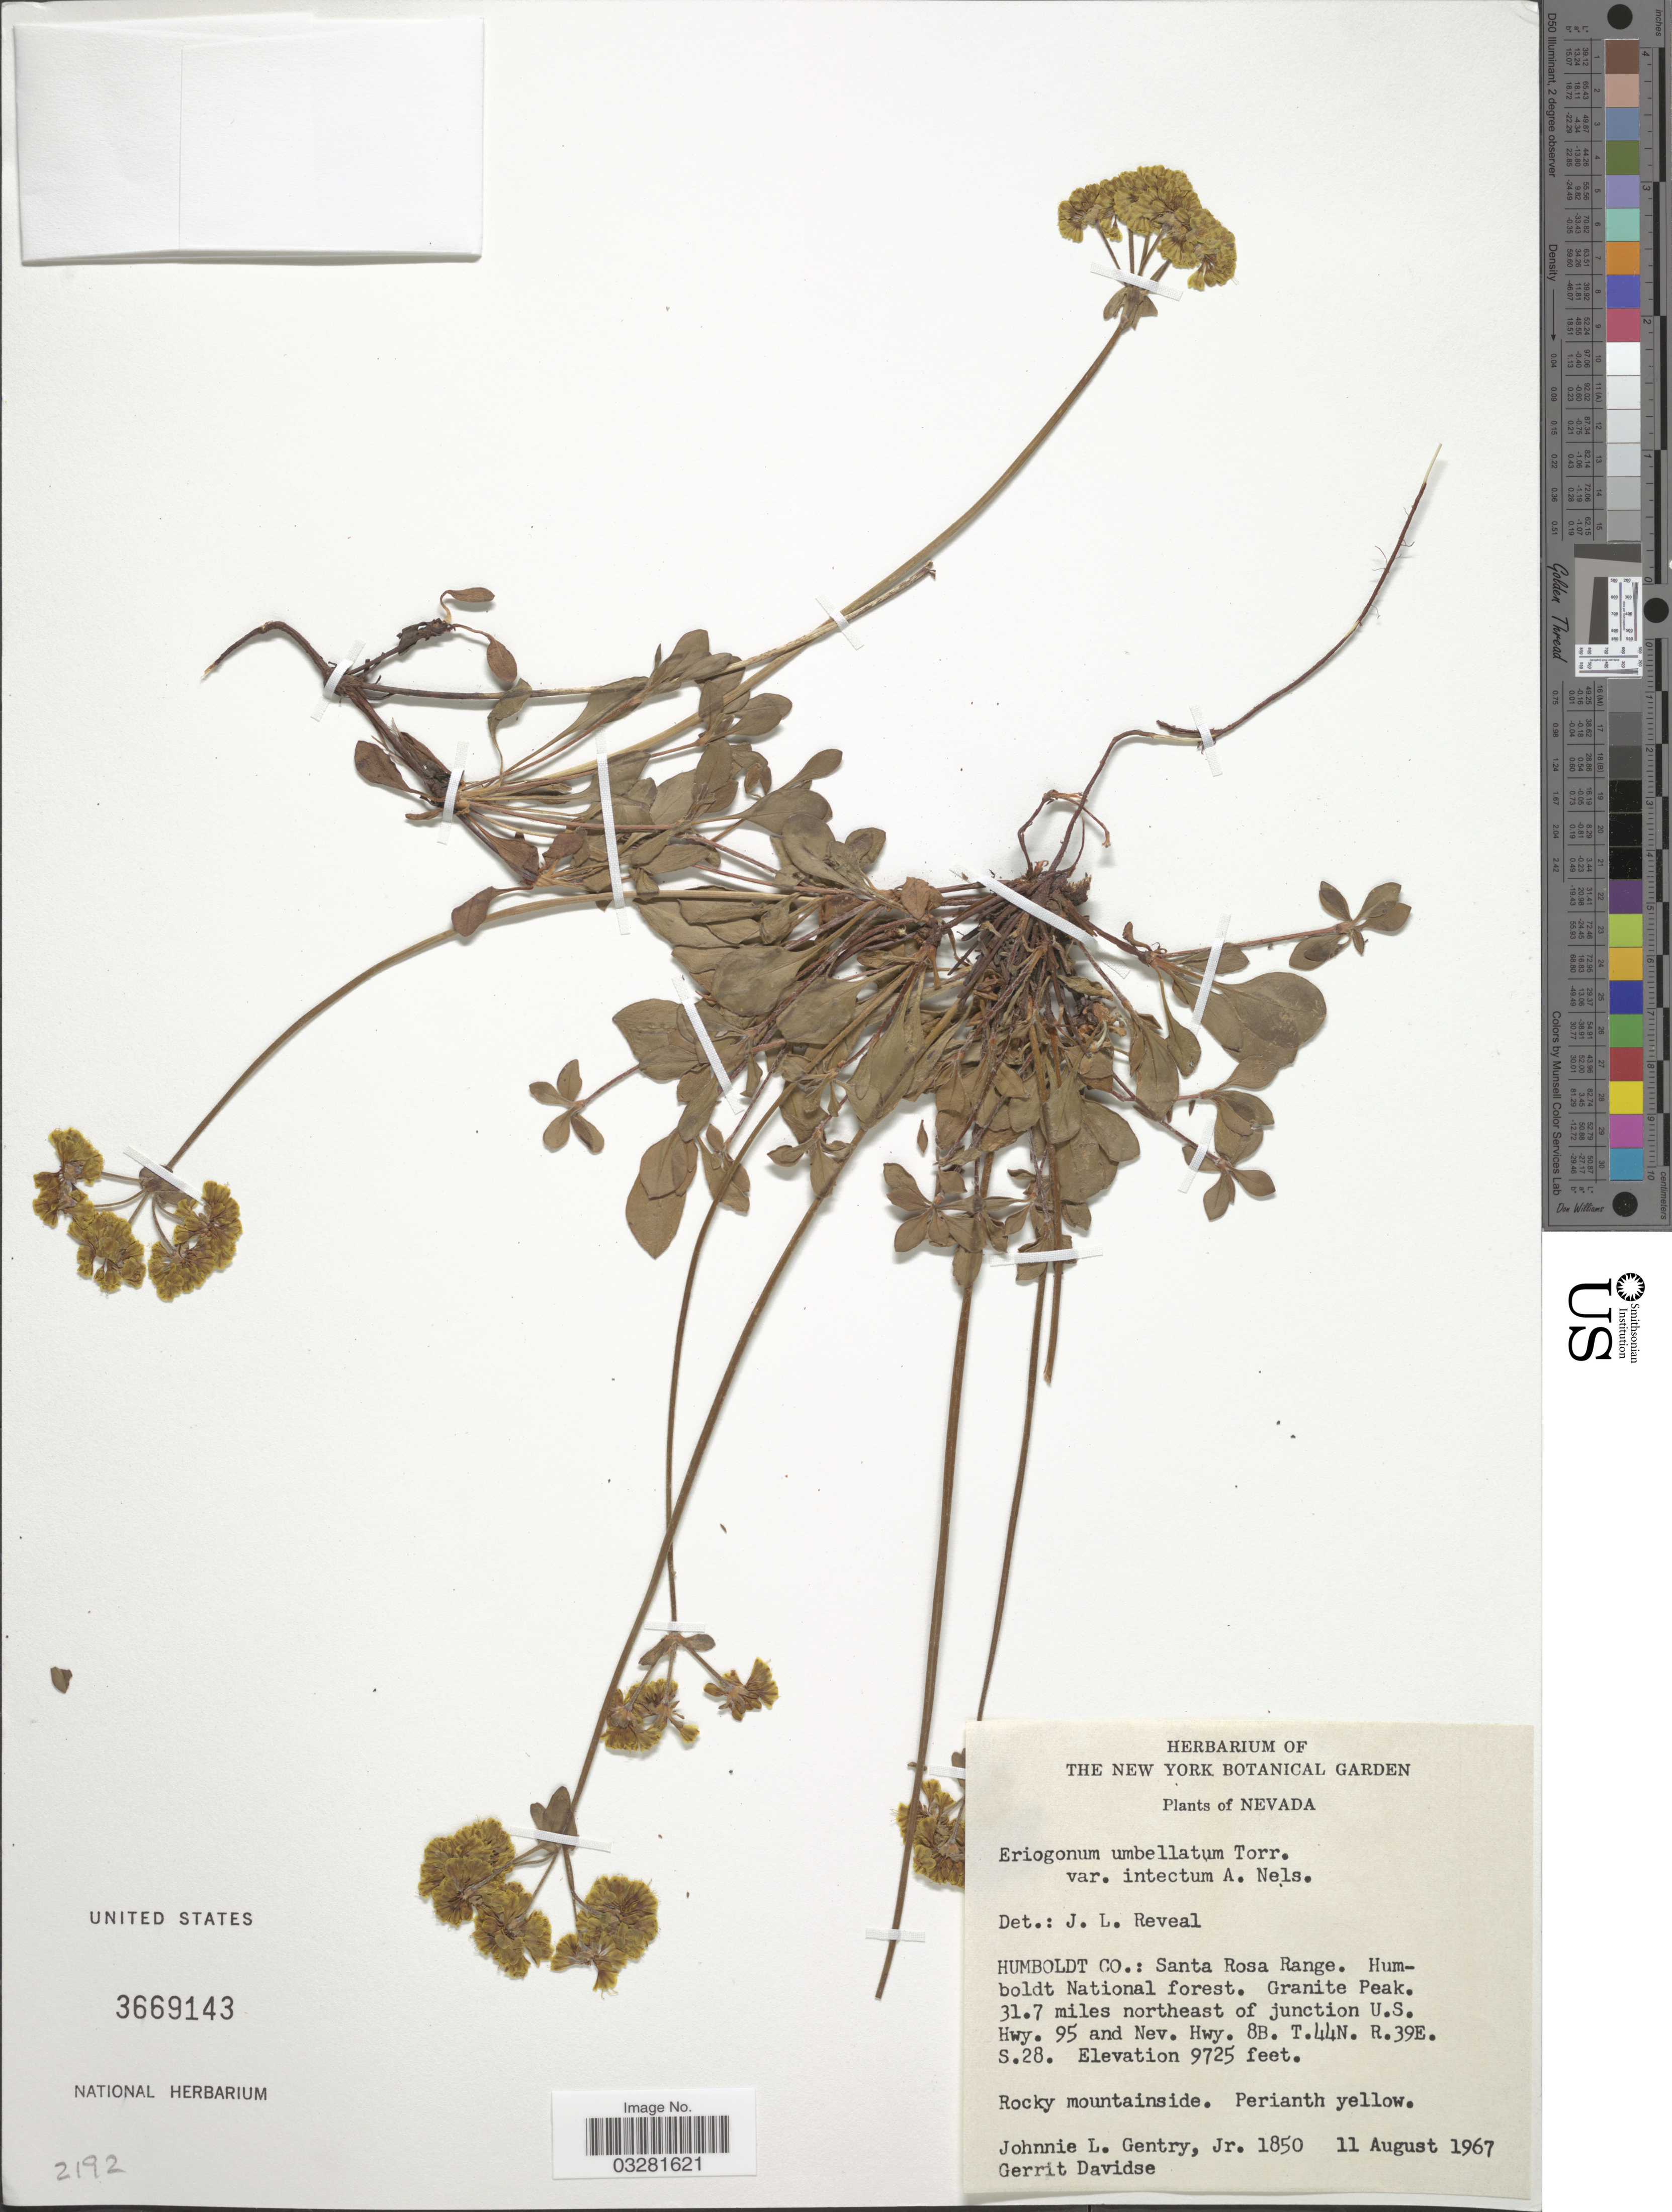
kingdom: Plantae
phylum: Tracheophyta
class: Magnoliopsida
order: Caryophyllales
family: Polygonaceae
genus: Eriogonum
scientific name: Eriogonum umbellatum var. intectum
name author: A. Nelson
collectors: J. L. Gentry & G. Davidse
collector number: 1850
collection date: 1967-08-11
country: United States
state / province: Nevada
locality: Humboldt Co.: Santa Rosa Range. Humboldt National forest. Granite Peak. 31.7 miles northeast of junction U. S. Hwy. 95 and Nev. Hwy. 8B. T.44N., R.39E. S.28.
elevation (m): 2964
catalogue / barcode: US 3669143